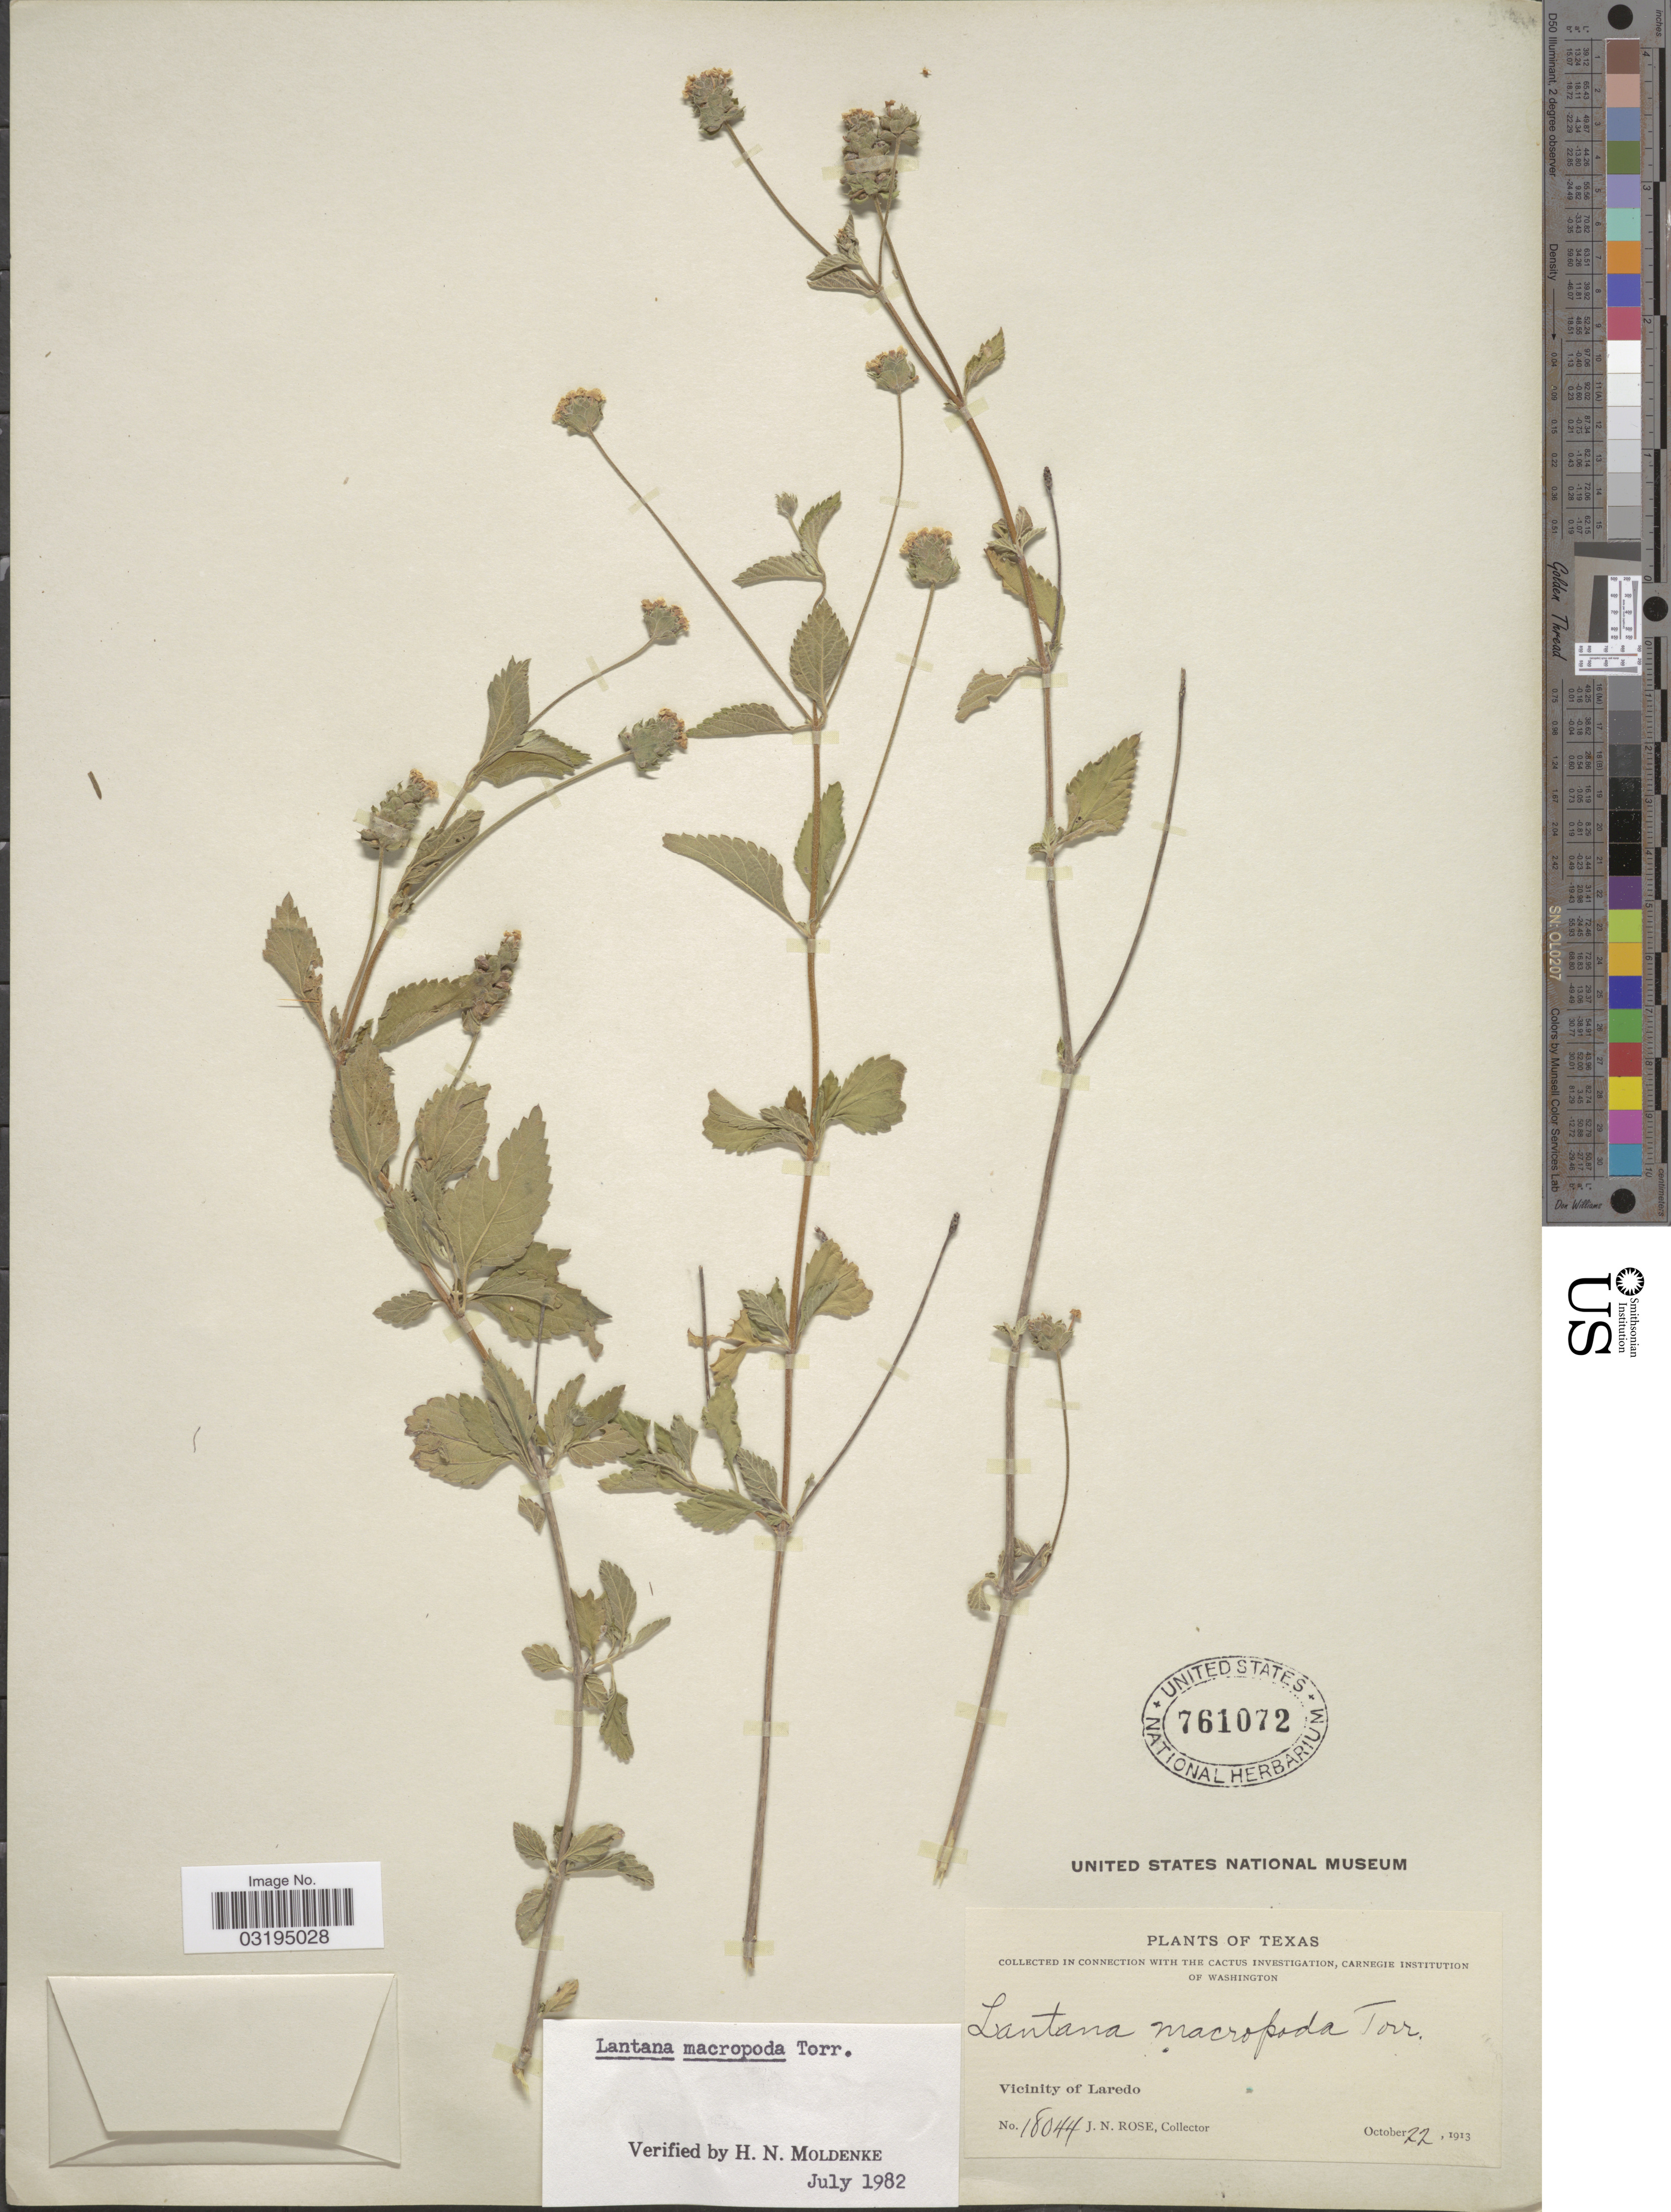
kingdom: Plantae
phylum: Tracheophyta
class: Magnoliopsida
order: Lamiales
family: Verbenaceae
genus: Lantana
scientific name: Lantana macropoda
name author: Torr.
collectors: J. N. Rose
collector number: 18044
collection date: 1913-10-22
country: United States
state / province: Texas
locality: Vicinity of Laredo.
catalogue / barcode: US 761072